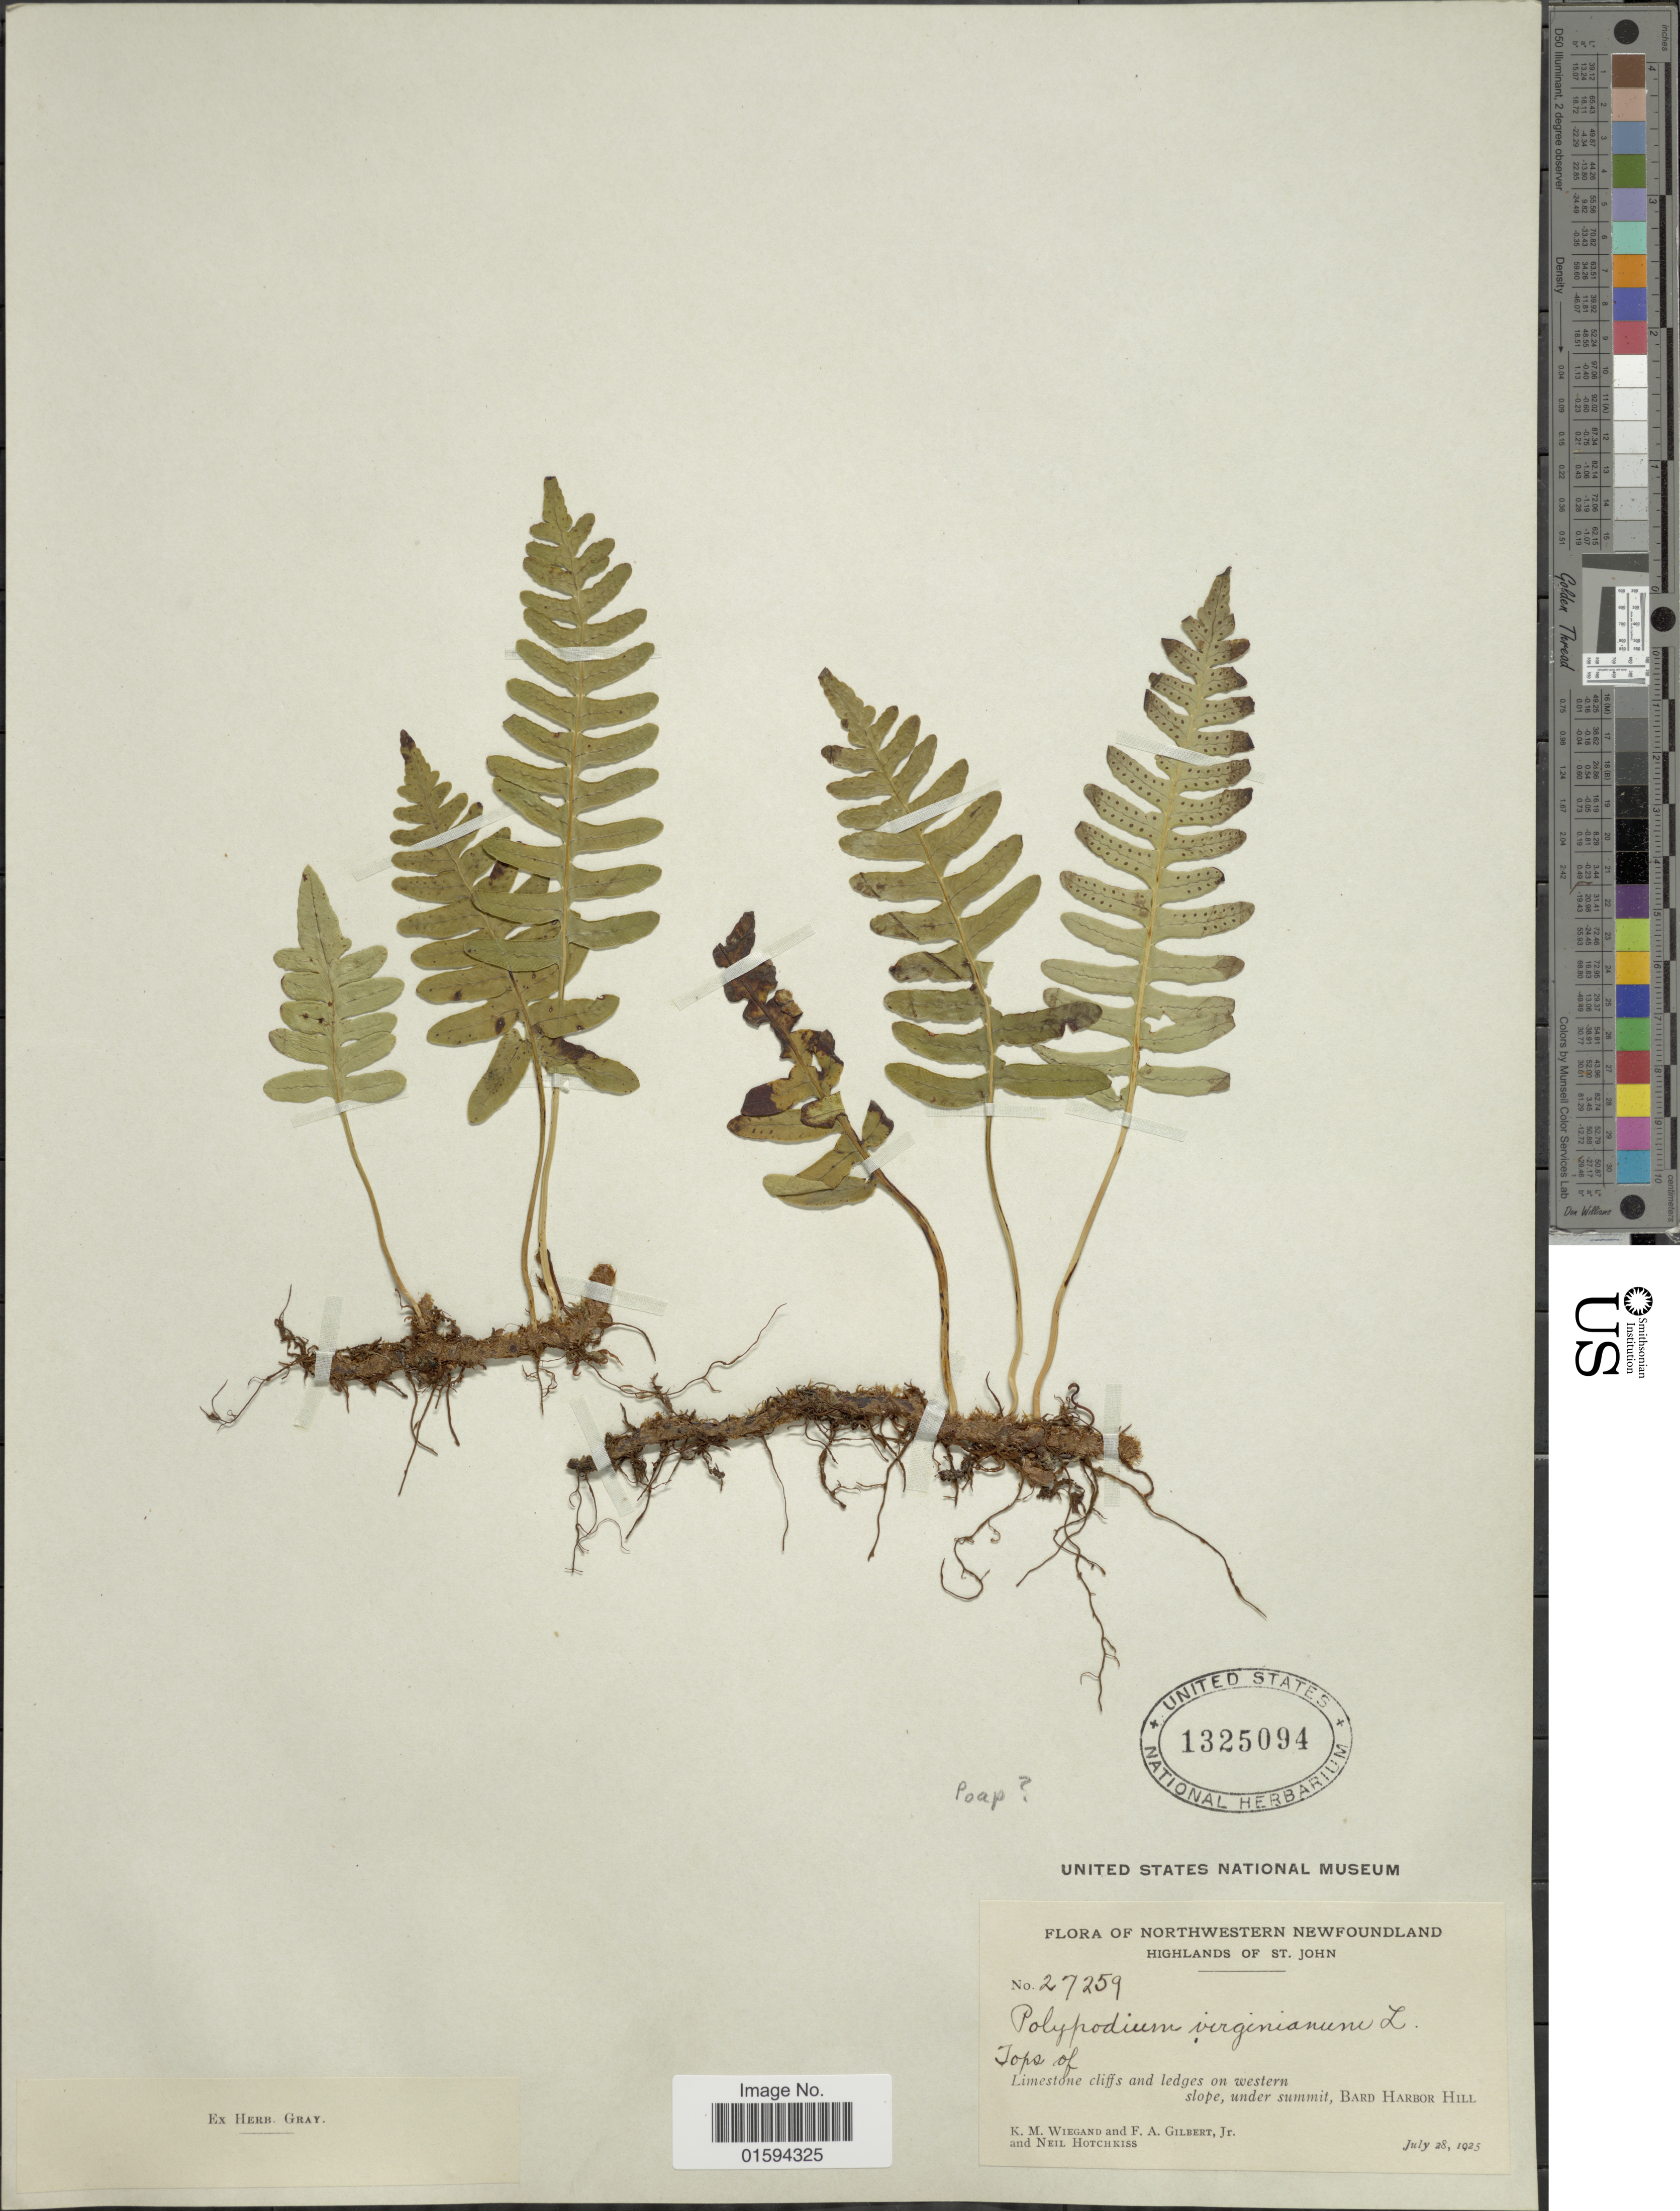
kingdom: Plantae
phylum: Tracheophyta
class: Polypodiopsida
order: Polypodiales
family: Polypodiaceae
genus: Polypodium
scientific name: Polypodium appalachianum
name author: Haufler & Windham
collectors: K. M. Wiegand, F. A. Gilbert & N. Hotchkiss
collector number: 27259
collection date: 1925-08-28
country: Canada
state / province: Newfoundland and Labrador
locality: Northwestern Newfoundland, Highlands of St. John, tops of limestone cliffs and ledges on western slope, under summit, Bard Harbor Hill.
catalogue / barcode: US 1325094